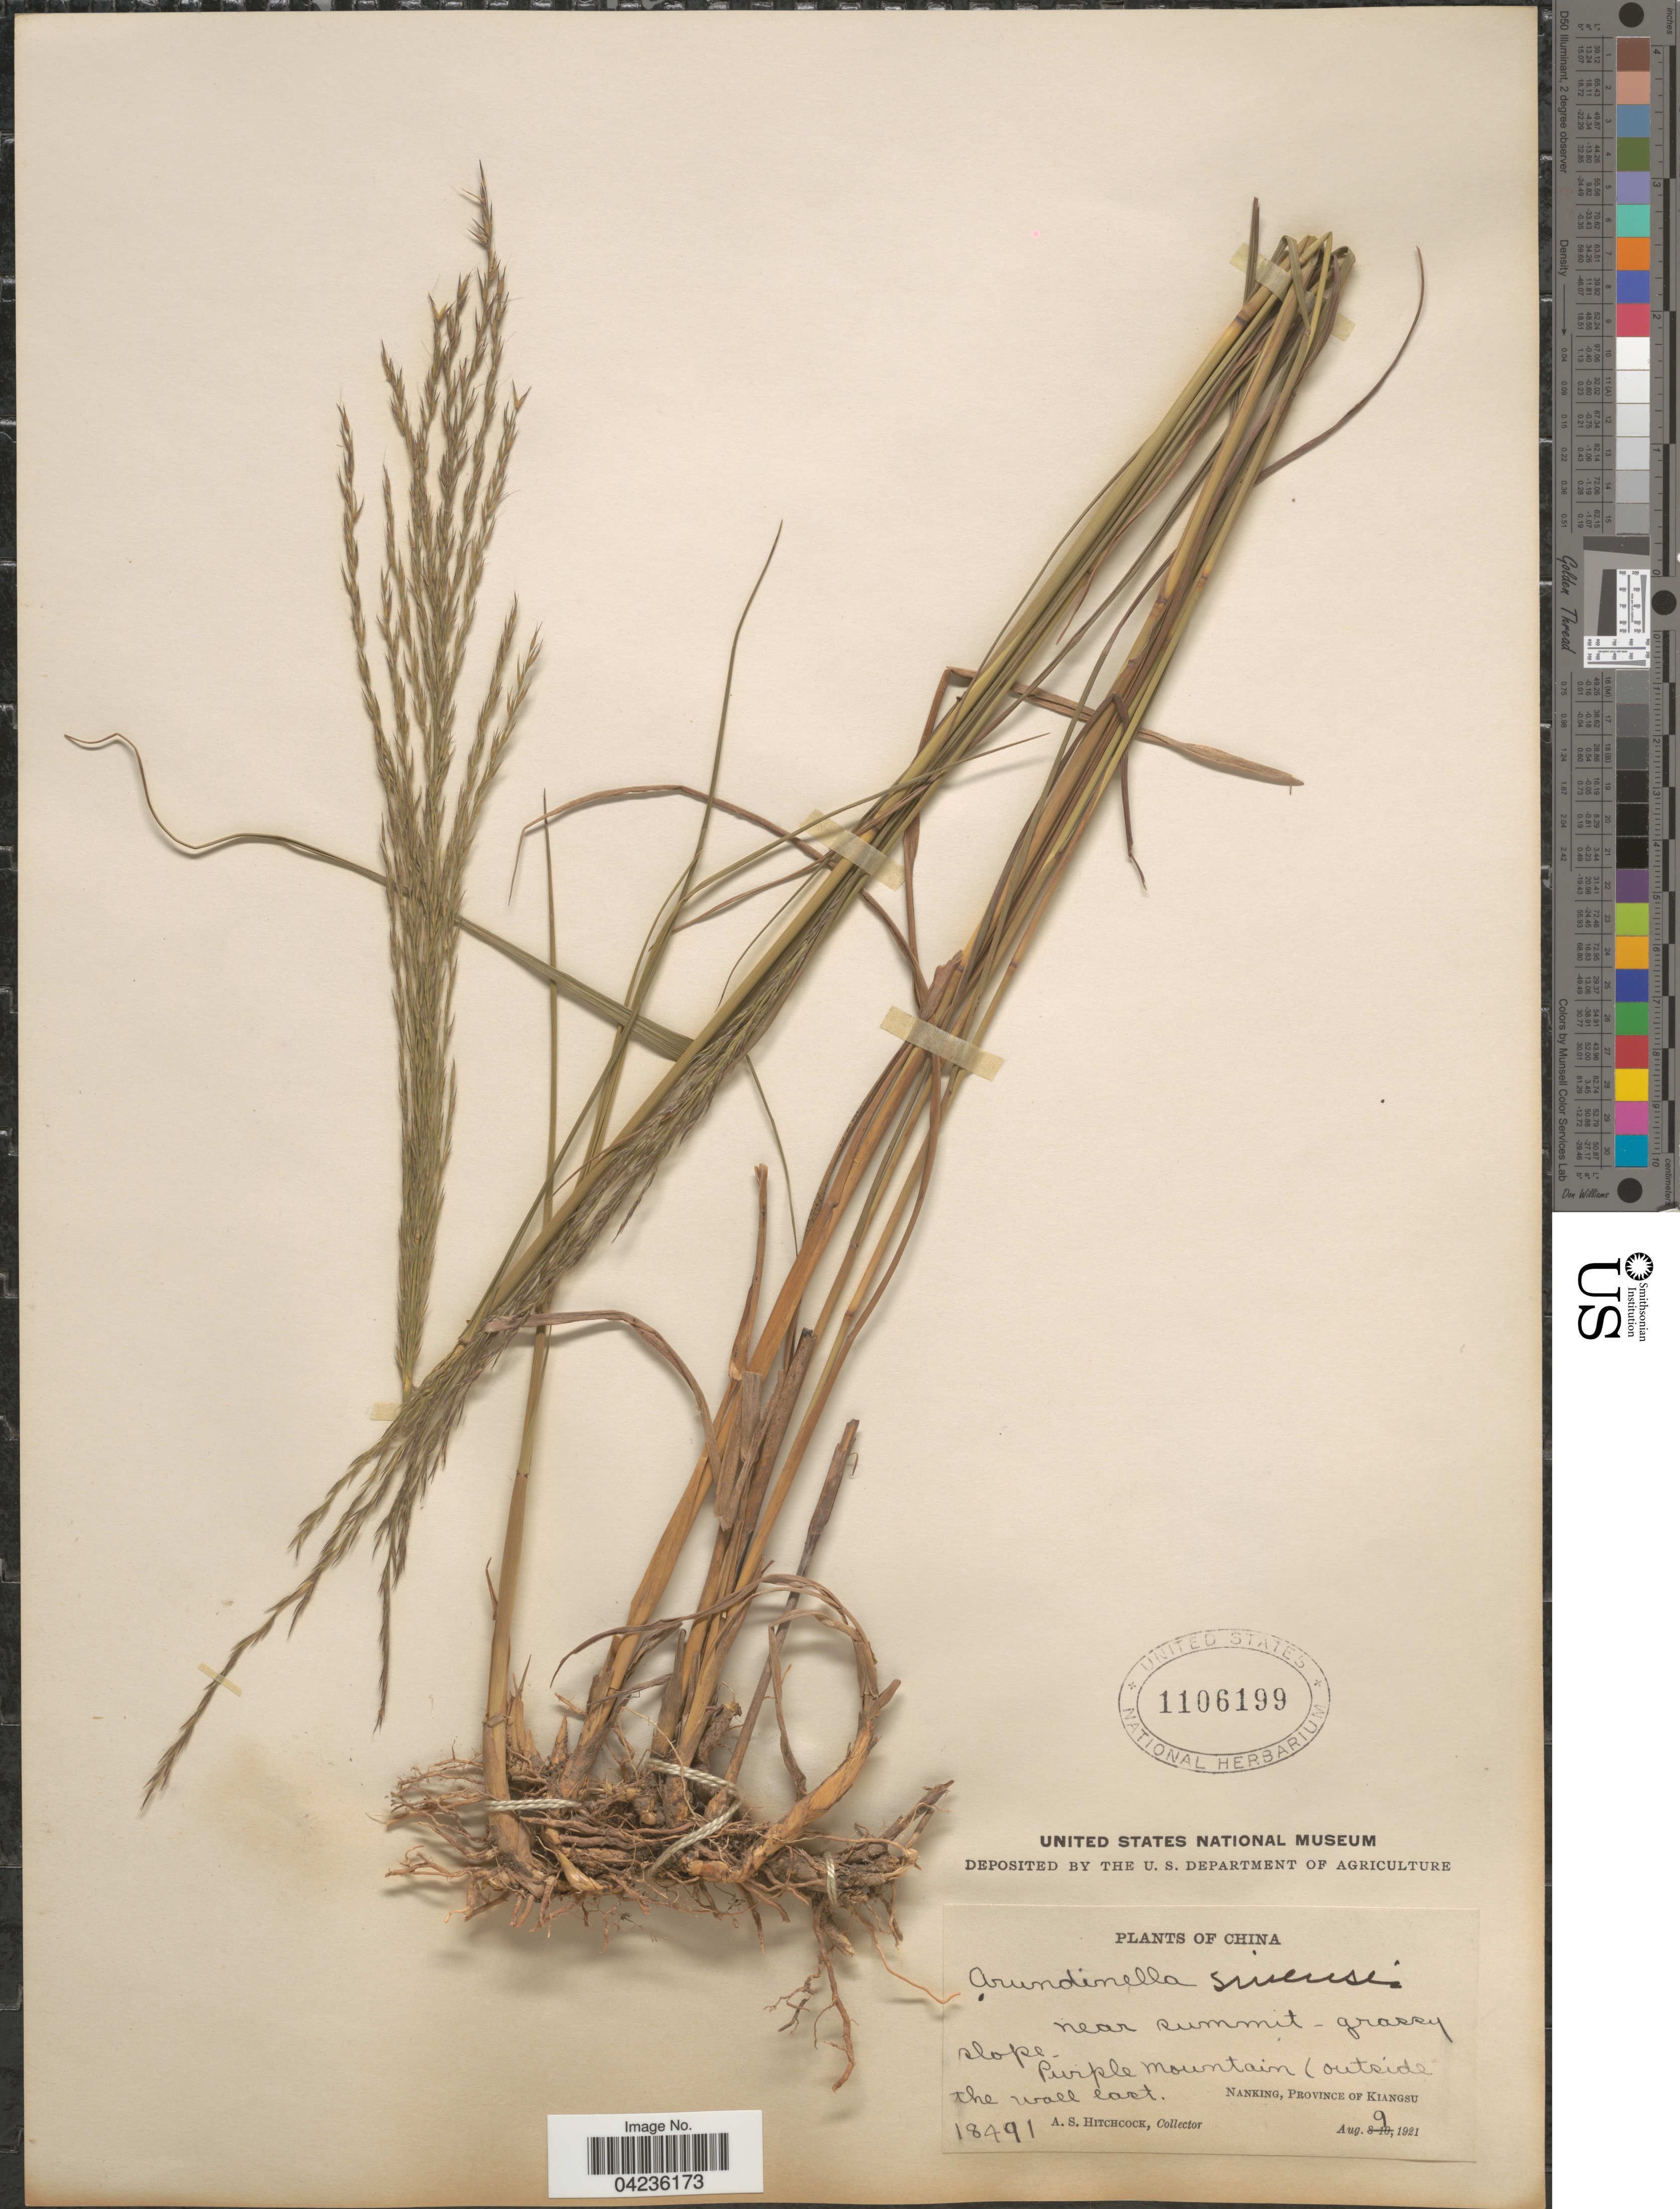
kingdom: Plantae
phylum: Tracheophyta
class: Liliopsida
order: Poales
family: Poaceae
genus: Arundinella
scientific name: Arundinella setosa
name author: Trin.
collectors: A. S. Hitchcock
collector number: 18491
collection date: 1921-08-09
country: China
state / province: Jiangsu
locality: Near summit. Purple mountain (outside the wall east). Nanking, Province of Kiangsu.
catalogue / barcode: US 1106199